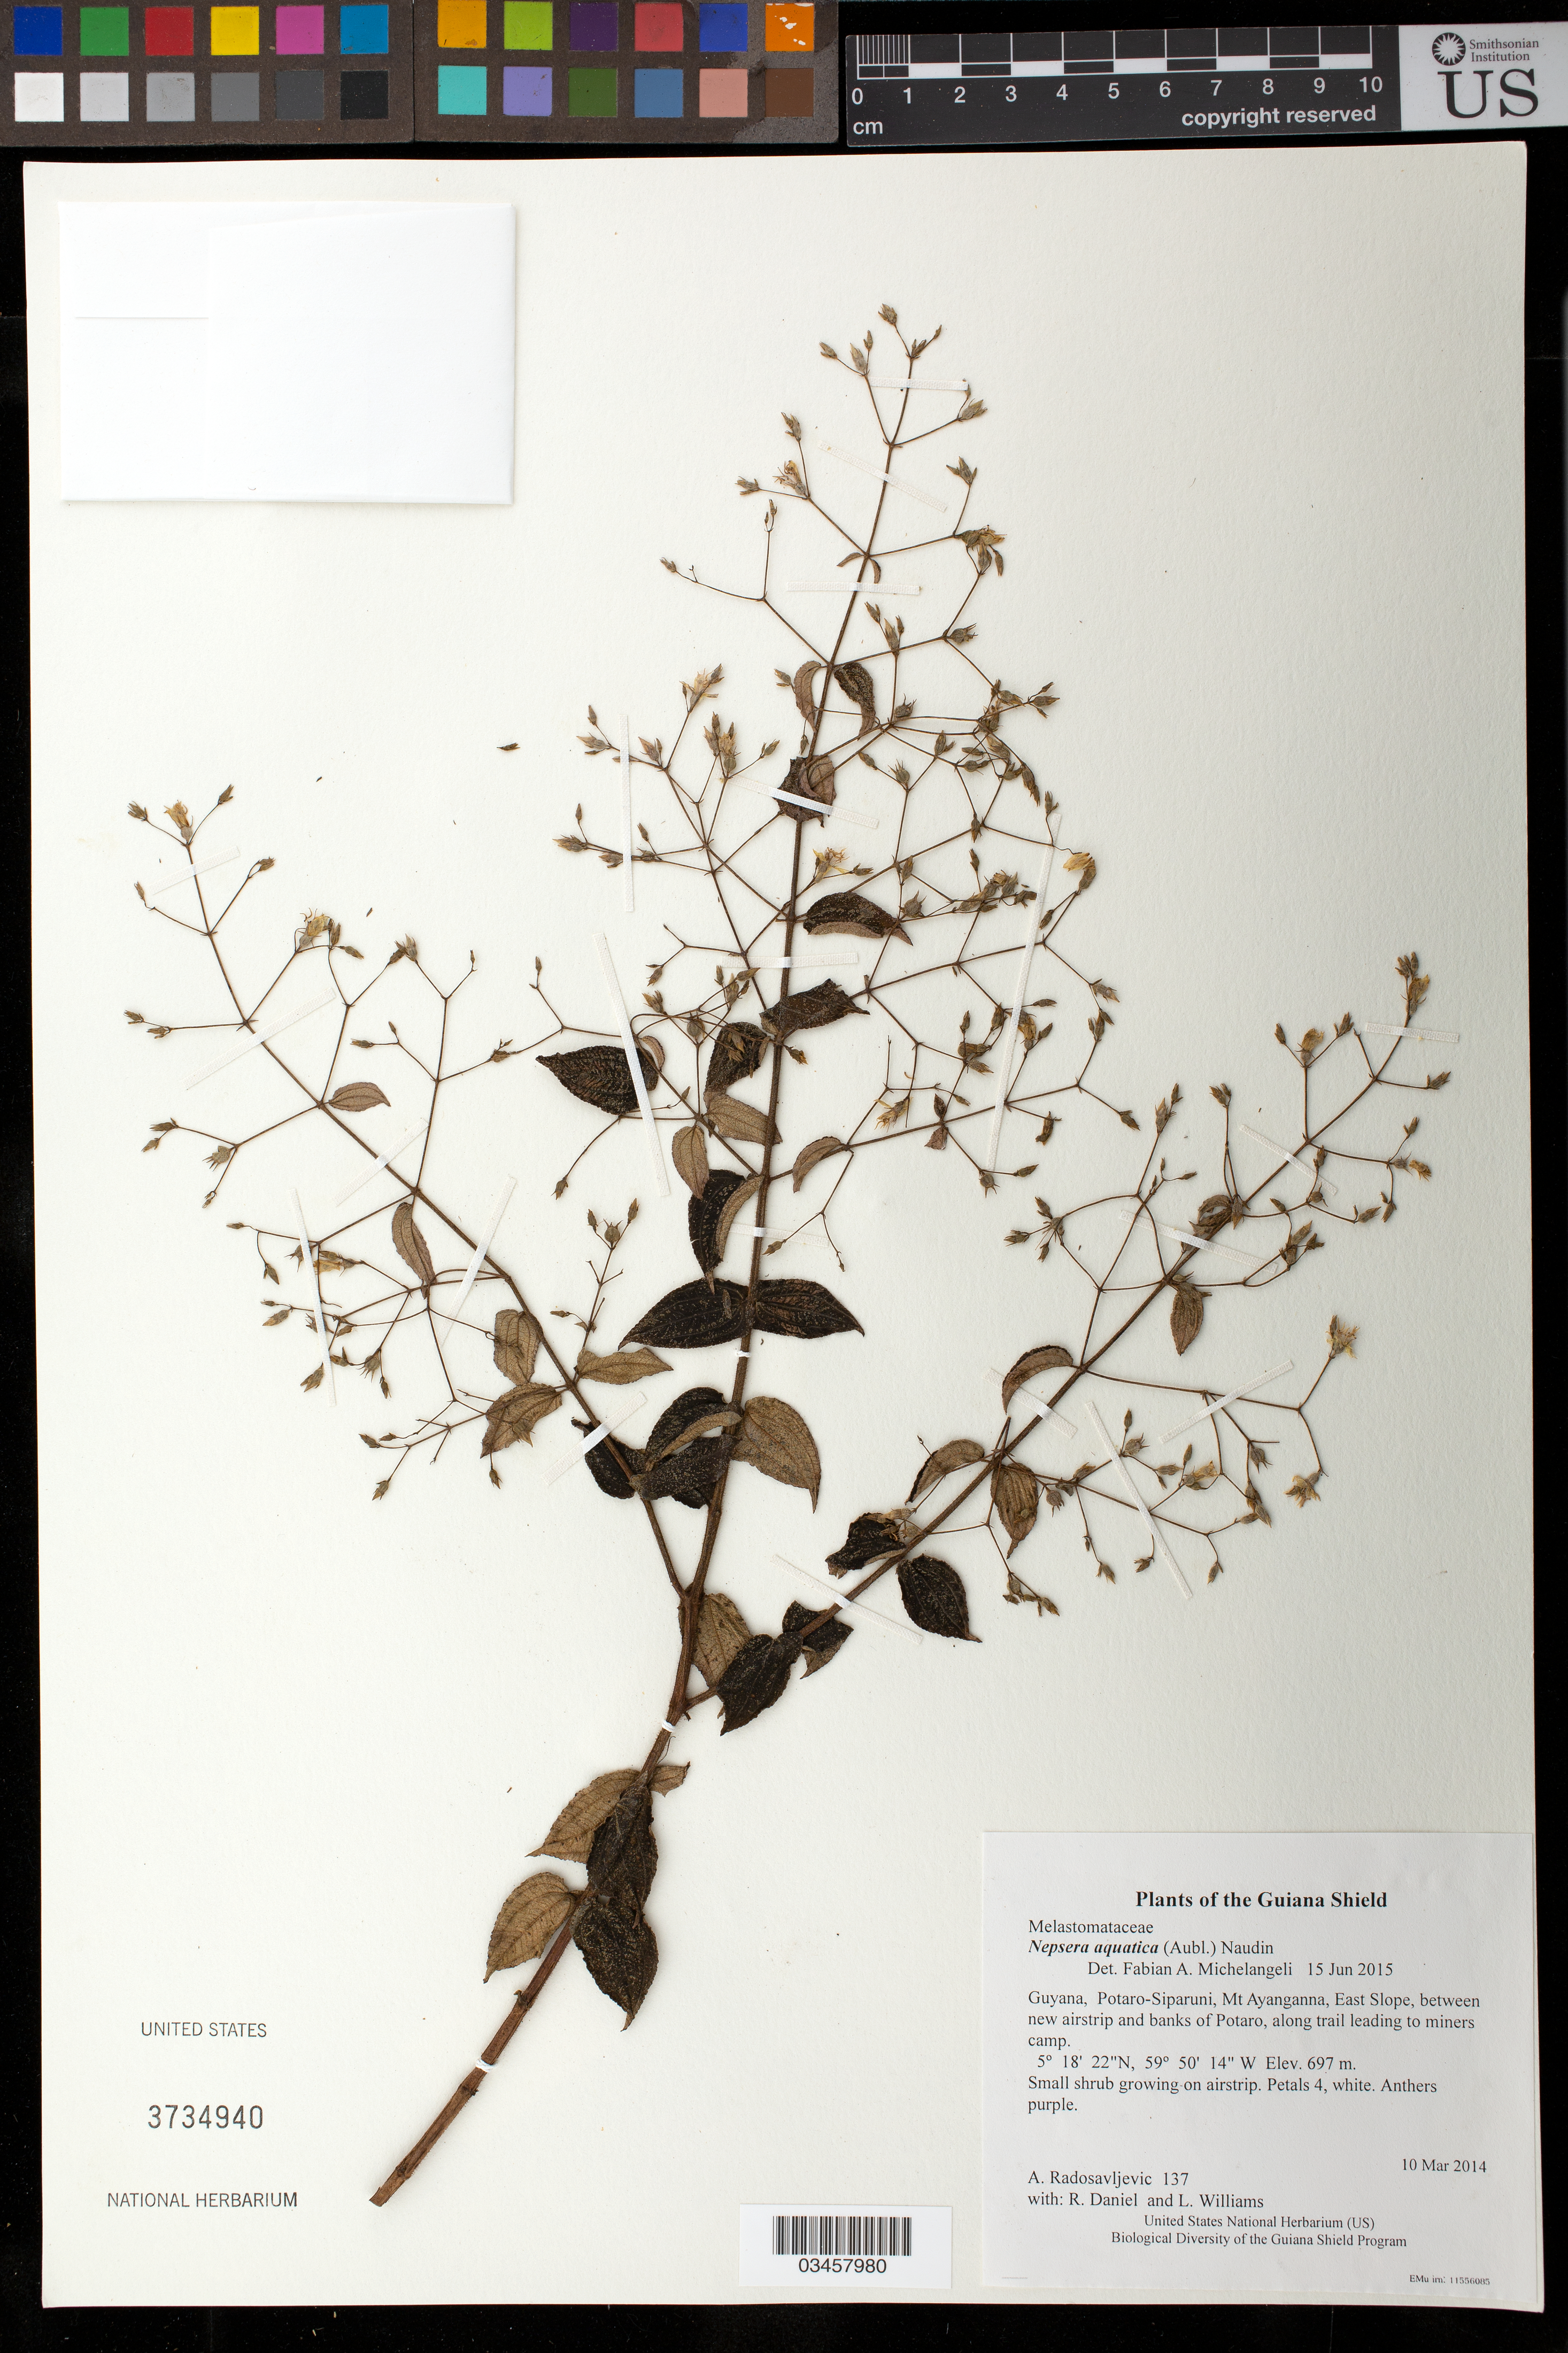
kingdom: Plantae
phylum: Tracheophyta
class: Magnoliopsida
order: Myrtales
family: Melastomataceae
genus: Nepsera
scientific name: Nepsera aquatica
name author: (Aubl.) Naudin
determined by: Michelangeli, F. A.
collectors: A. Radosavljevic, R. Daniel & L. Williams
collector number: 137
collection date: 2014-03-10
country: Guyana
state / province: Potaro-Siparuni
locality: Mt Ayanganna, East Slope, between new airstrip and banks of Potaro, along trail leading to miners camp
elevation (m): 697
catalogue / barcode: US 3734940